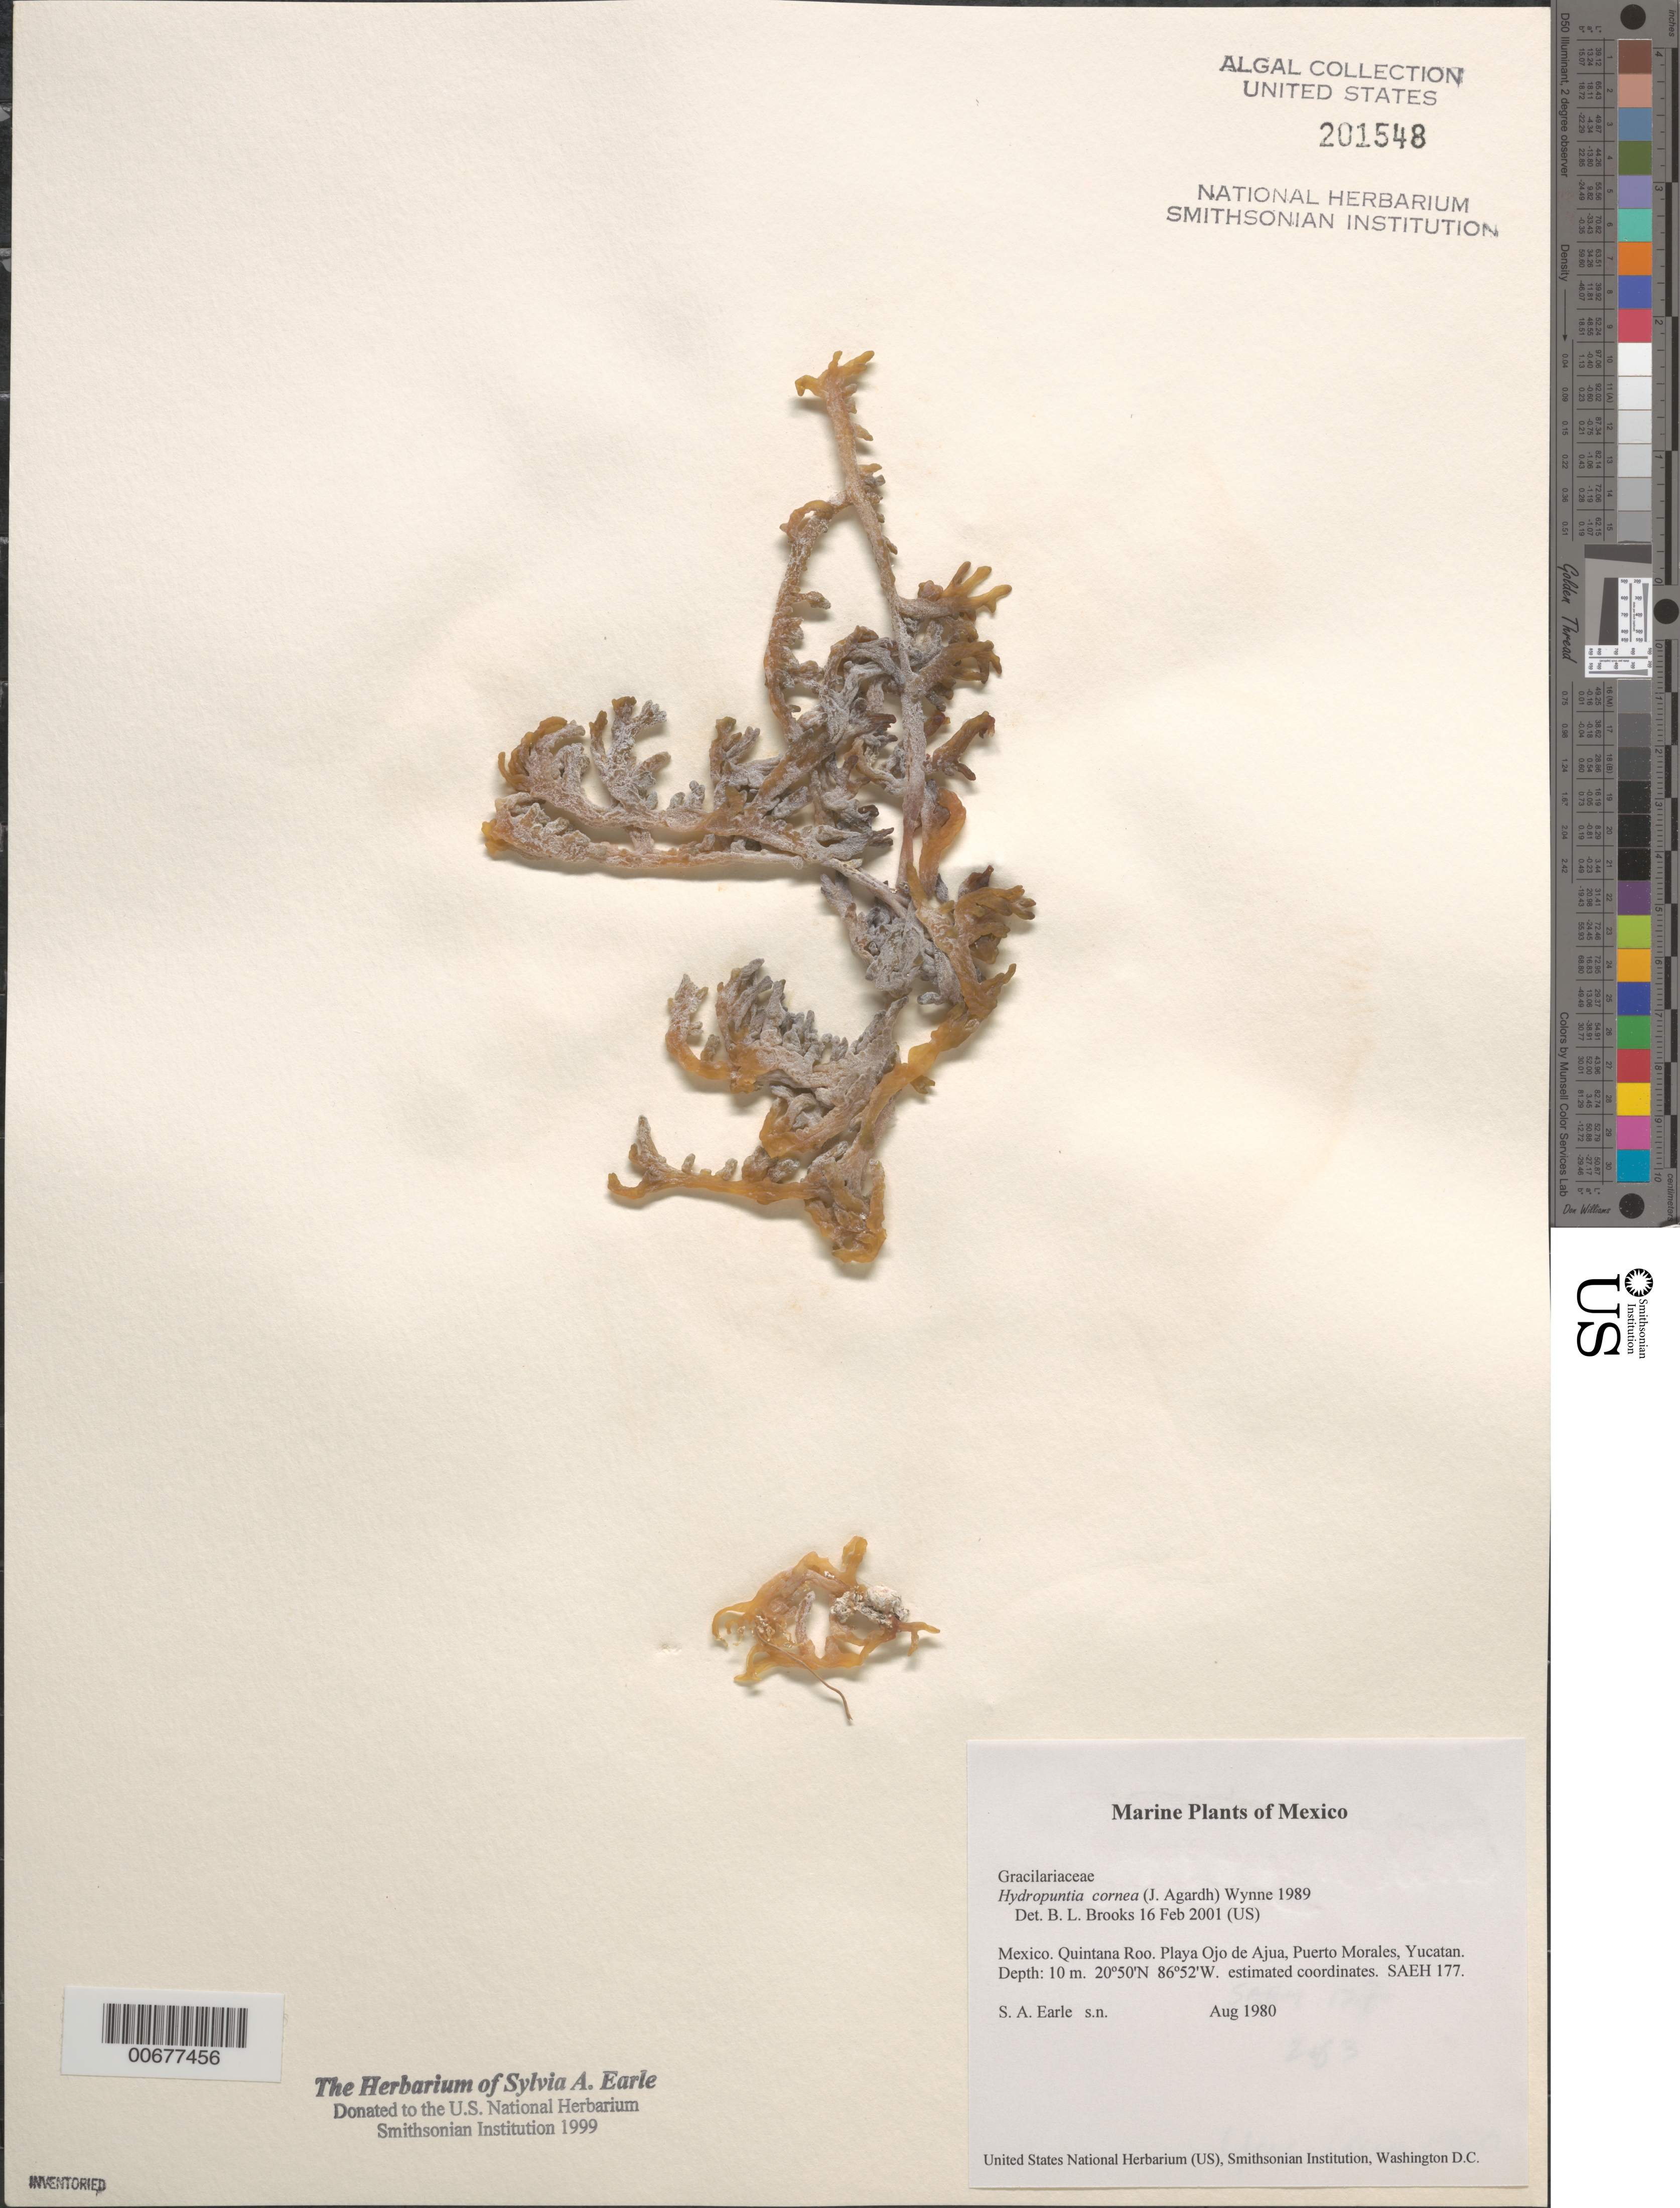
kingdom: Plantae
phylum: Rhodophyta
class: Florideophyceae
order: Gracilariales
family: Gracilariaceae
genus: Gracilaria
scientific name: Gracilaria cornea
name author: J. Agardh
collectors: S. A. Earle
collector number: SAEH 177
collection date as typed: Aug 1980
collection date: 1980-08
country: Mexico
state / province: Quintana Roo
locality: Playa Ojo de Agua, Puerto Morales, Yucatan Peninsula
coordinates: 20 50' N, 86 52' W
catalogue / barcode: US 201548